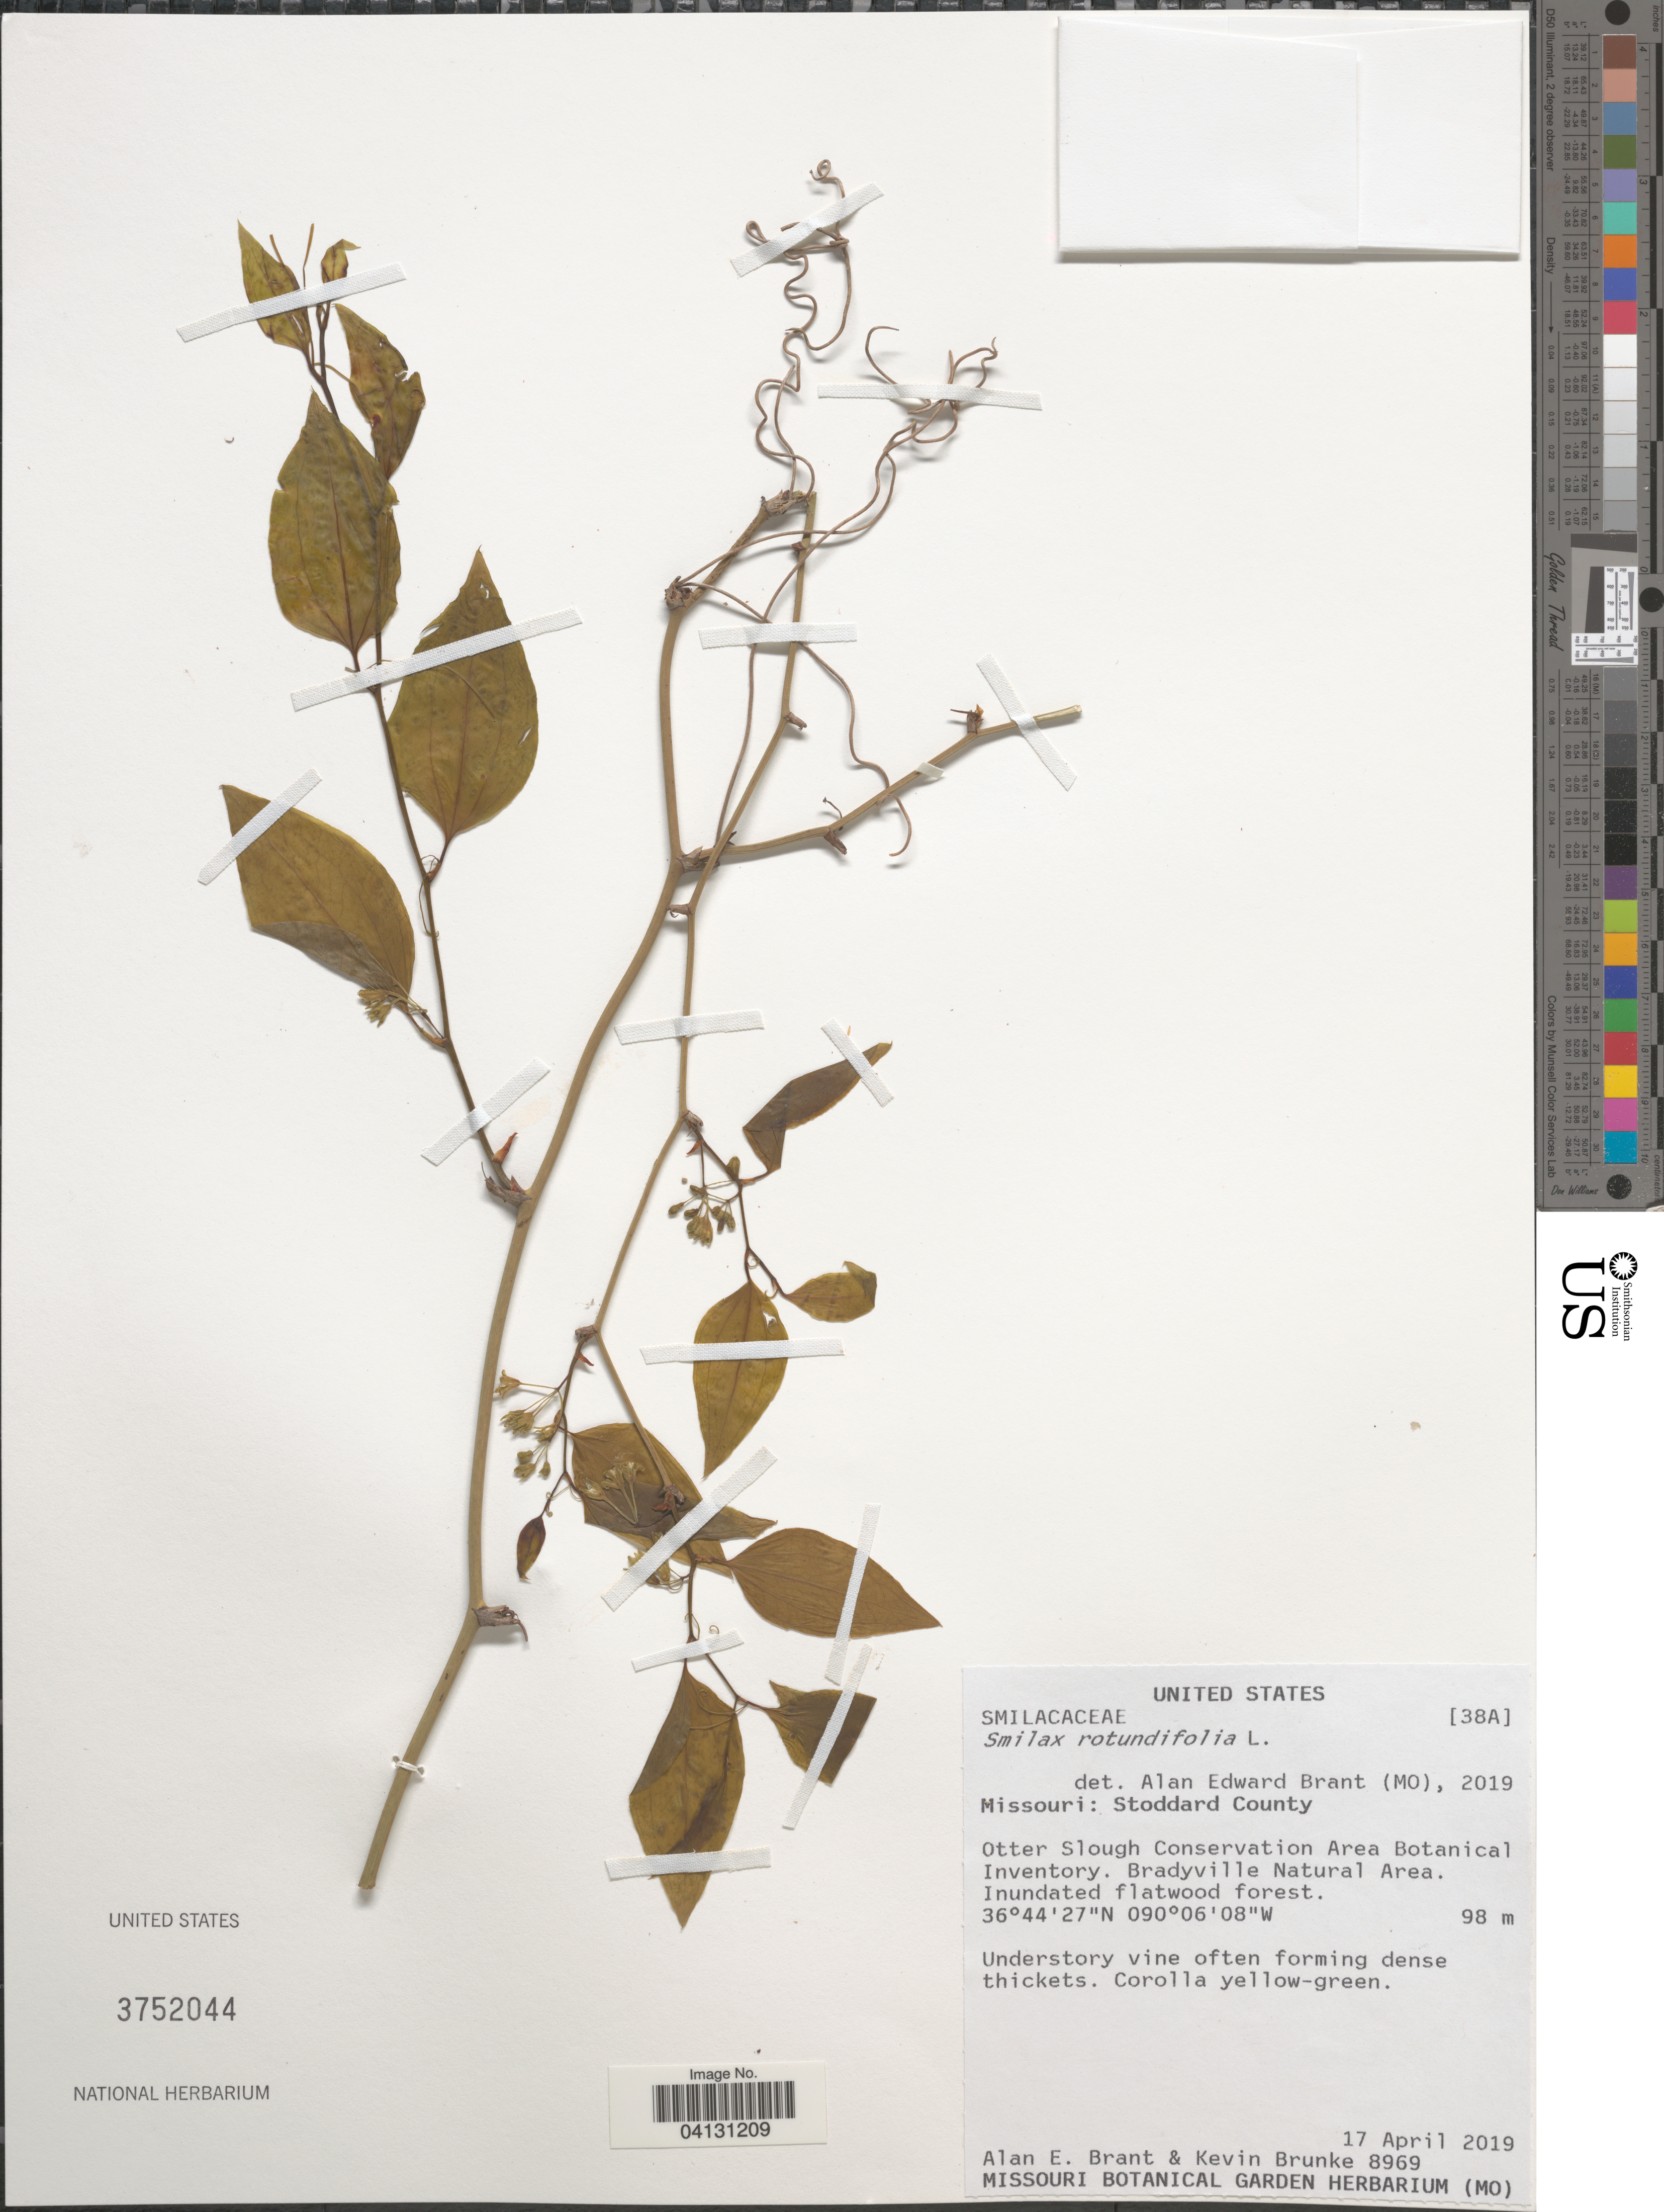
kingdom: Plantae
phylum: Tracheophyta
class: Liliopsida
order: Liliales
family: Smilacaceae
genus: Smilax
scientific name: Smilax rotundifolia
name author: L.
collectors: A. Brant & K. Brunke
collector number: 8969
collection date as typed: Transcribed d/m/y: 17/4/2019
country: United States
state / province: Missouri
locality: Stoddard County. Otter Slough Conservation Area Botanical Inventory. Bradyville Natural Area.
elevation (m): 98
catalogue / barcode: US 3752044